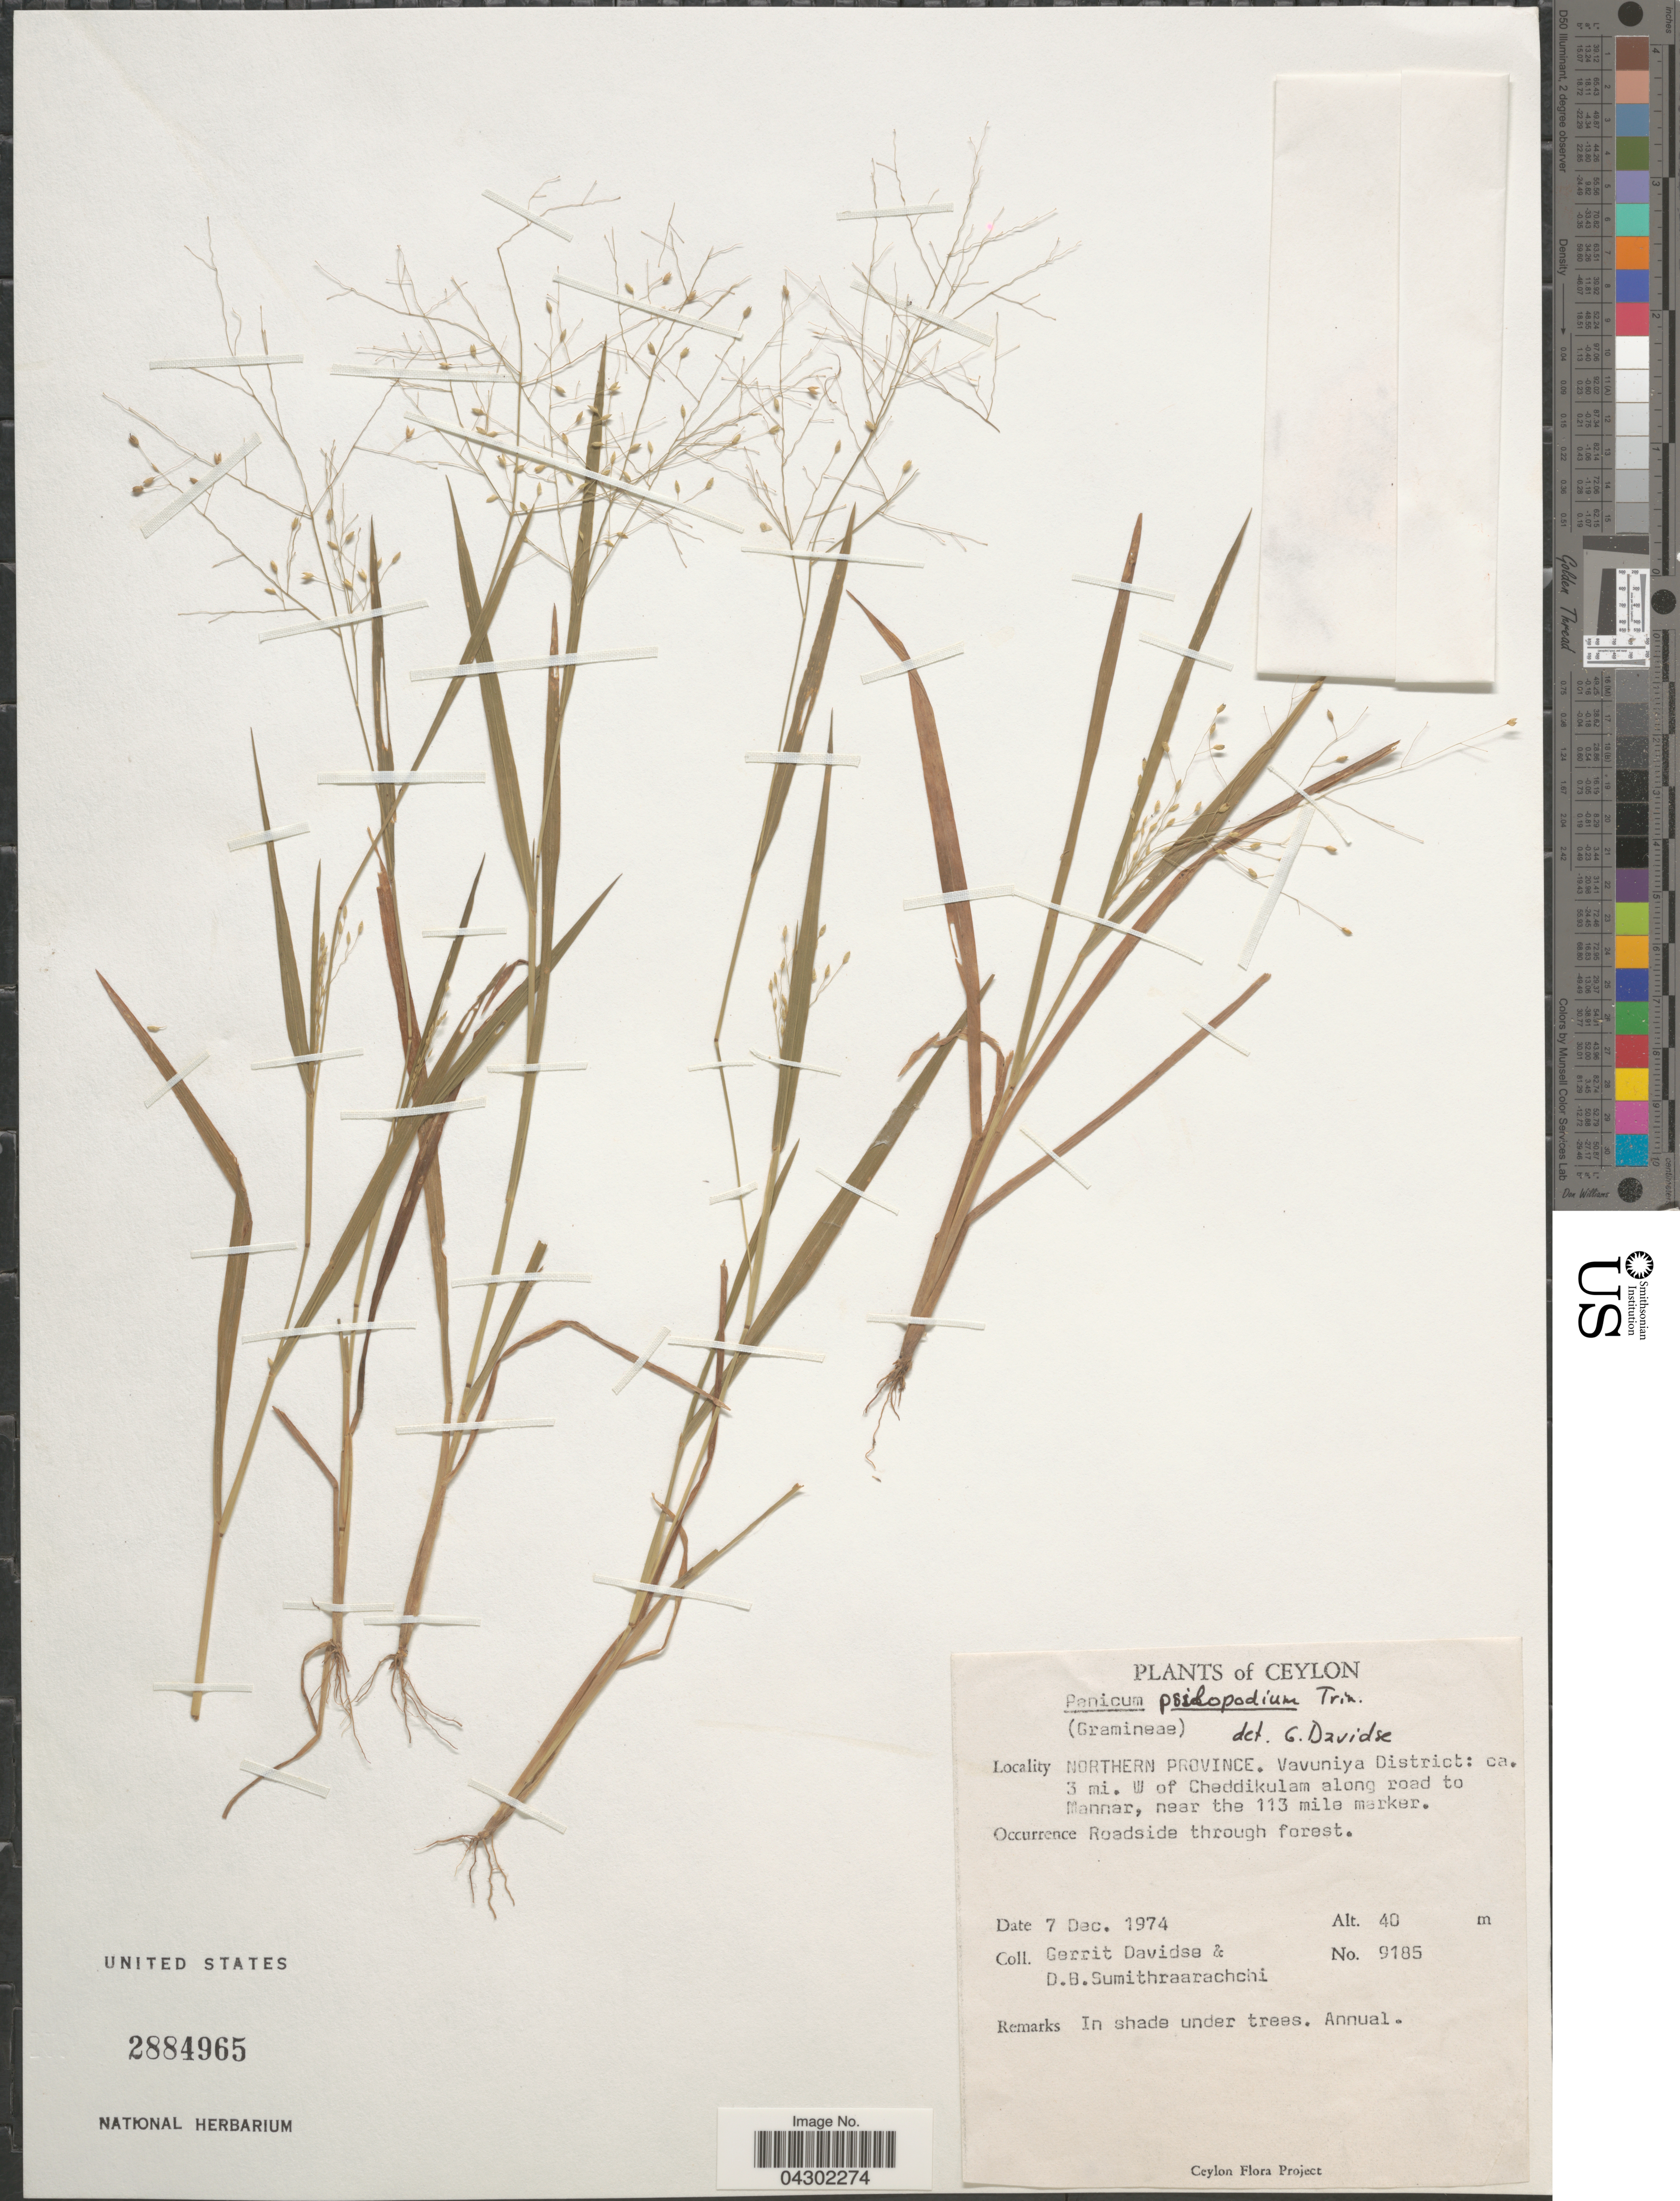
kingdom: Plantae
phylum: Tracheophyta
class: Liliopsida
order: Poales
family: Poaceae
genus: Panicum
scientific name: Panicum sumatrense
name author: P. Roth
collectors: G. Davidse & D. B. Sumithraarachchi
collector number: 9185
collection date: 1974-12-07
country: Sri Lanka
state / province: Northern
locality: Ceylon. Vavuniya District: ca. 3 mi. W of Cheddikulam along road to Mannar, near the 113 mile marker.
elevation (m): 40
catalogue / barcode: US 2884965